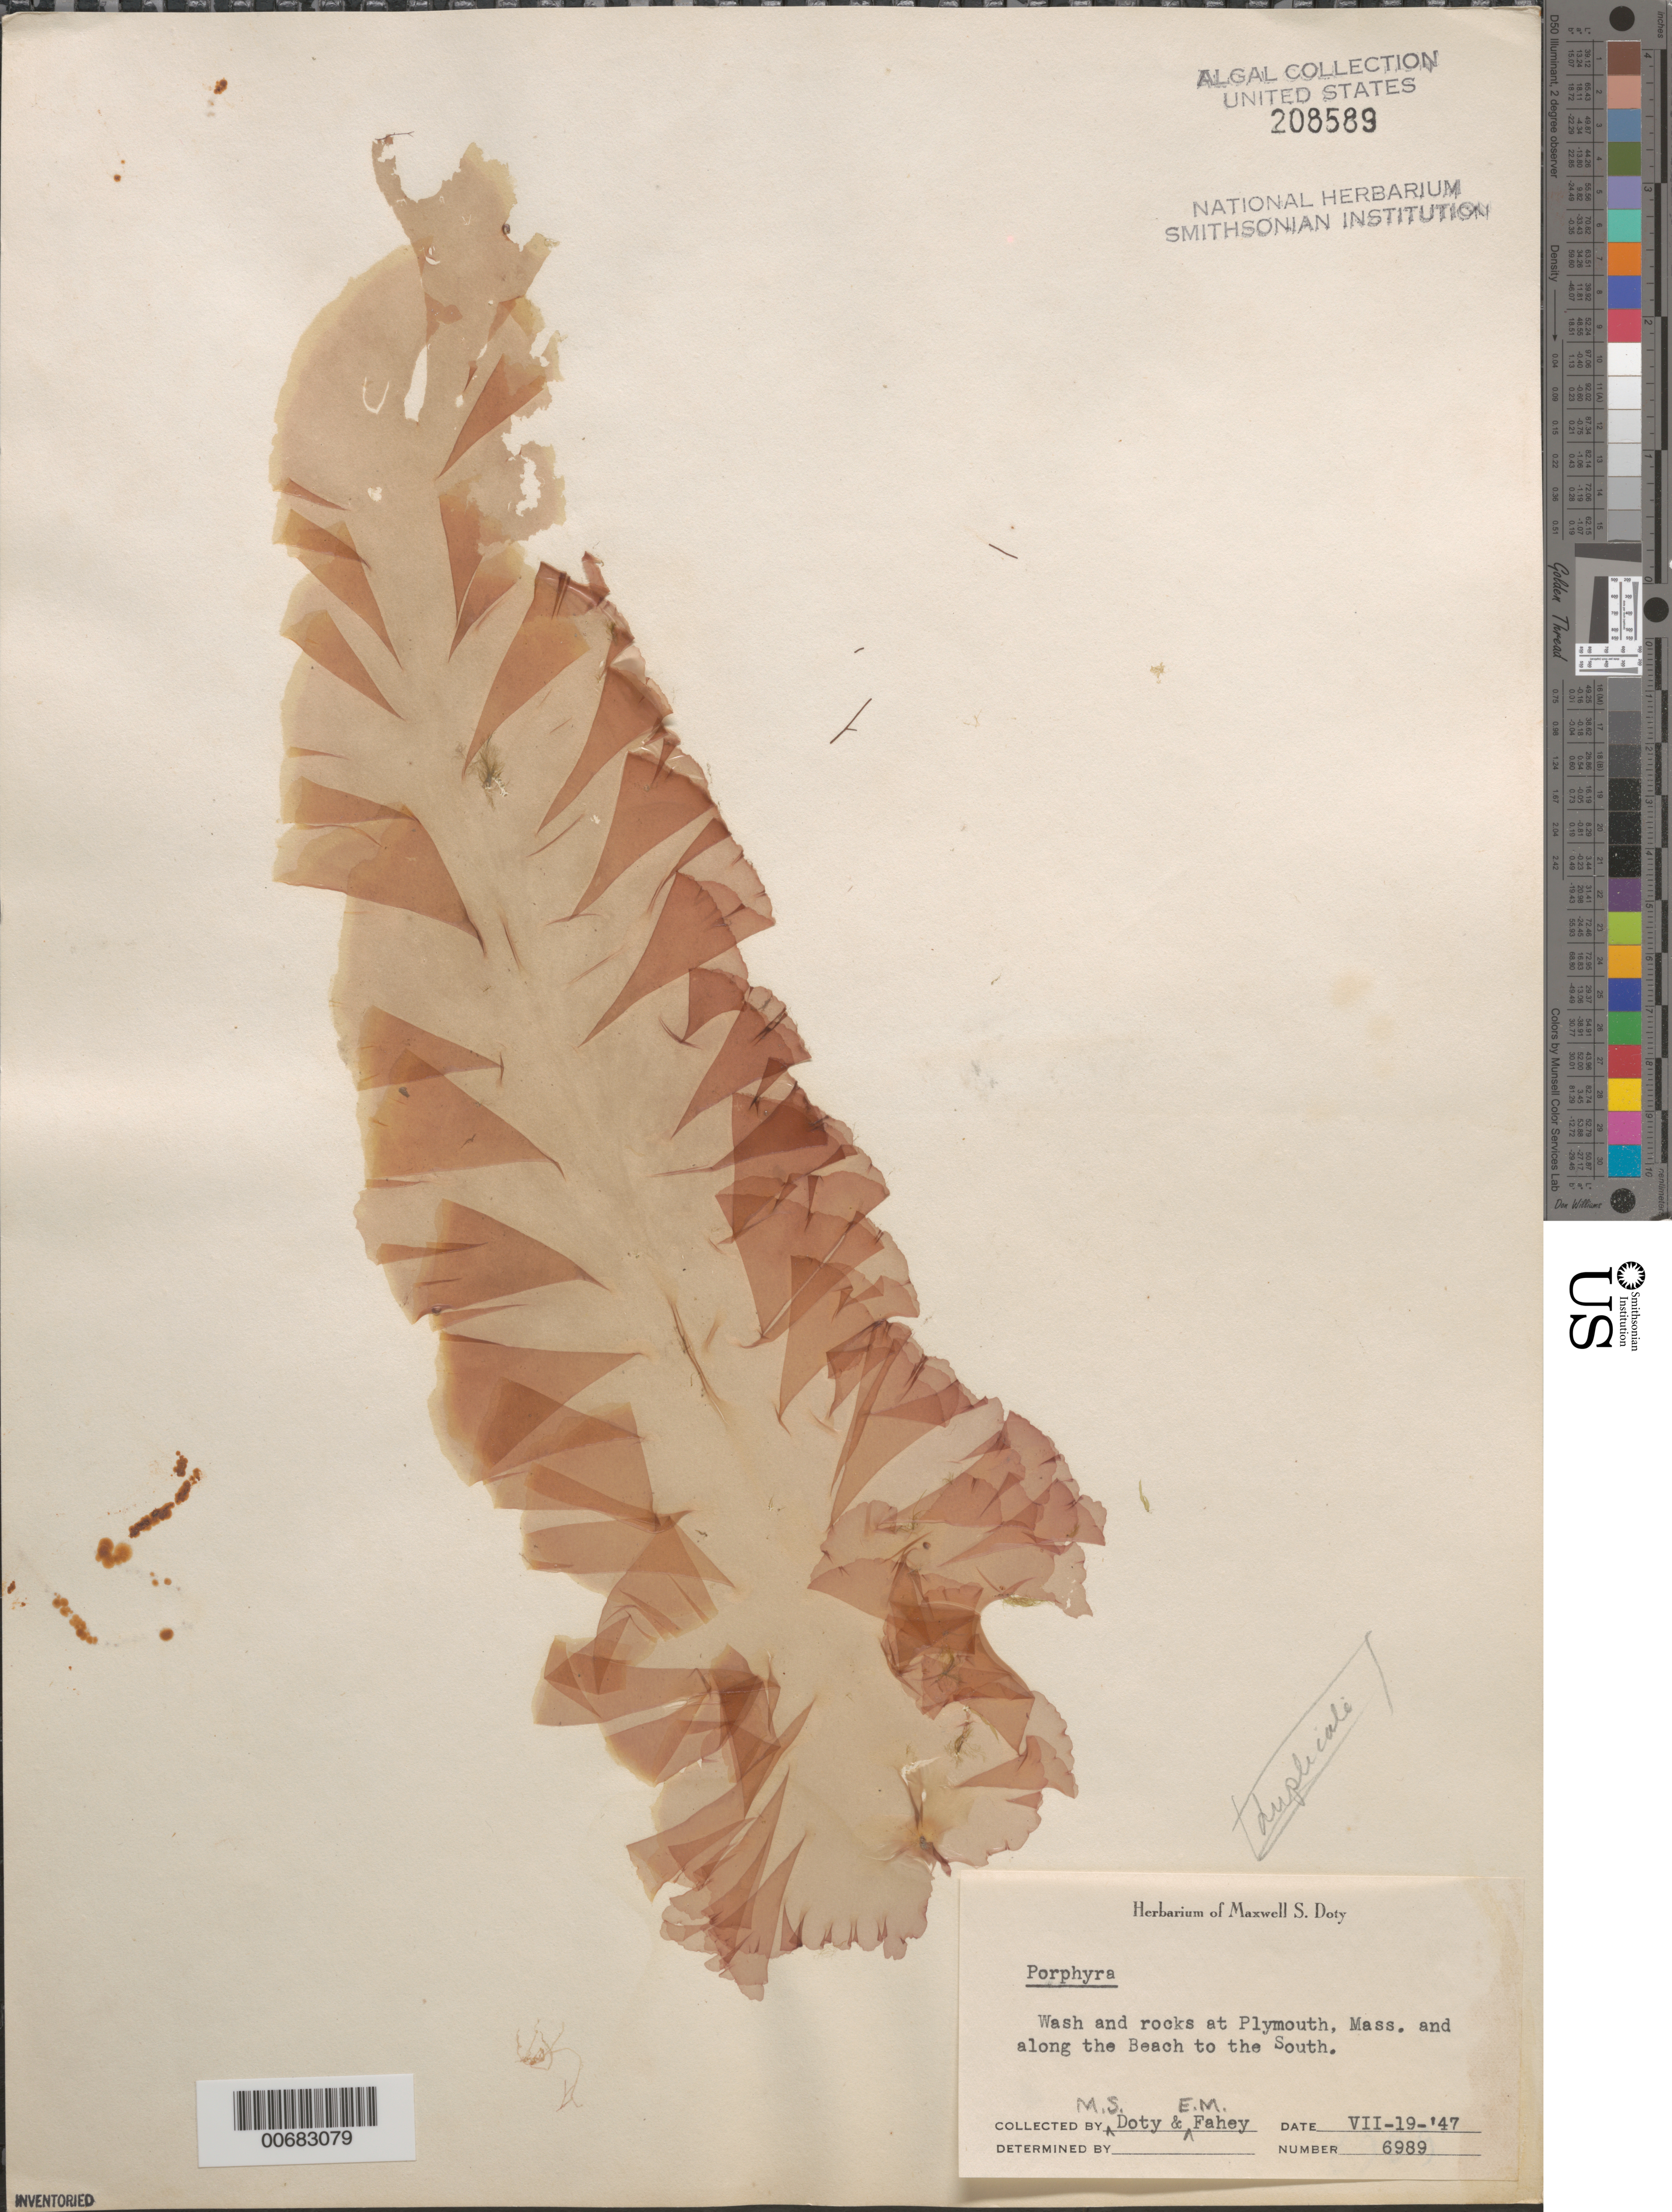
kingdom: Plantae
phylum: Rhodophyta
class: Bangiophyceae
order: Bangiales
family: Bangiaceae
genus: Porphyra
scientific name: Porphyra sp.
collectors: M. S. Doty & E. Fahey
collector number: MSD 6989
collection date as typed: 19 Jul 1947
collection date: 1947-07-19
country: United States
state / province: Massachusetts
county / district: Plymouth County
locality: Plymouth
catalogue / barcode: US 208589